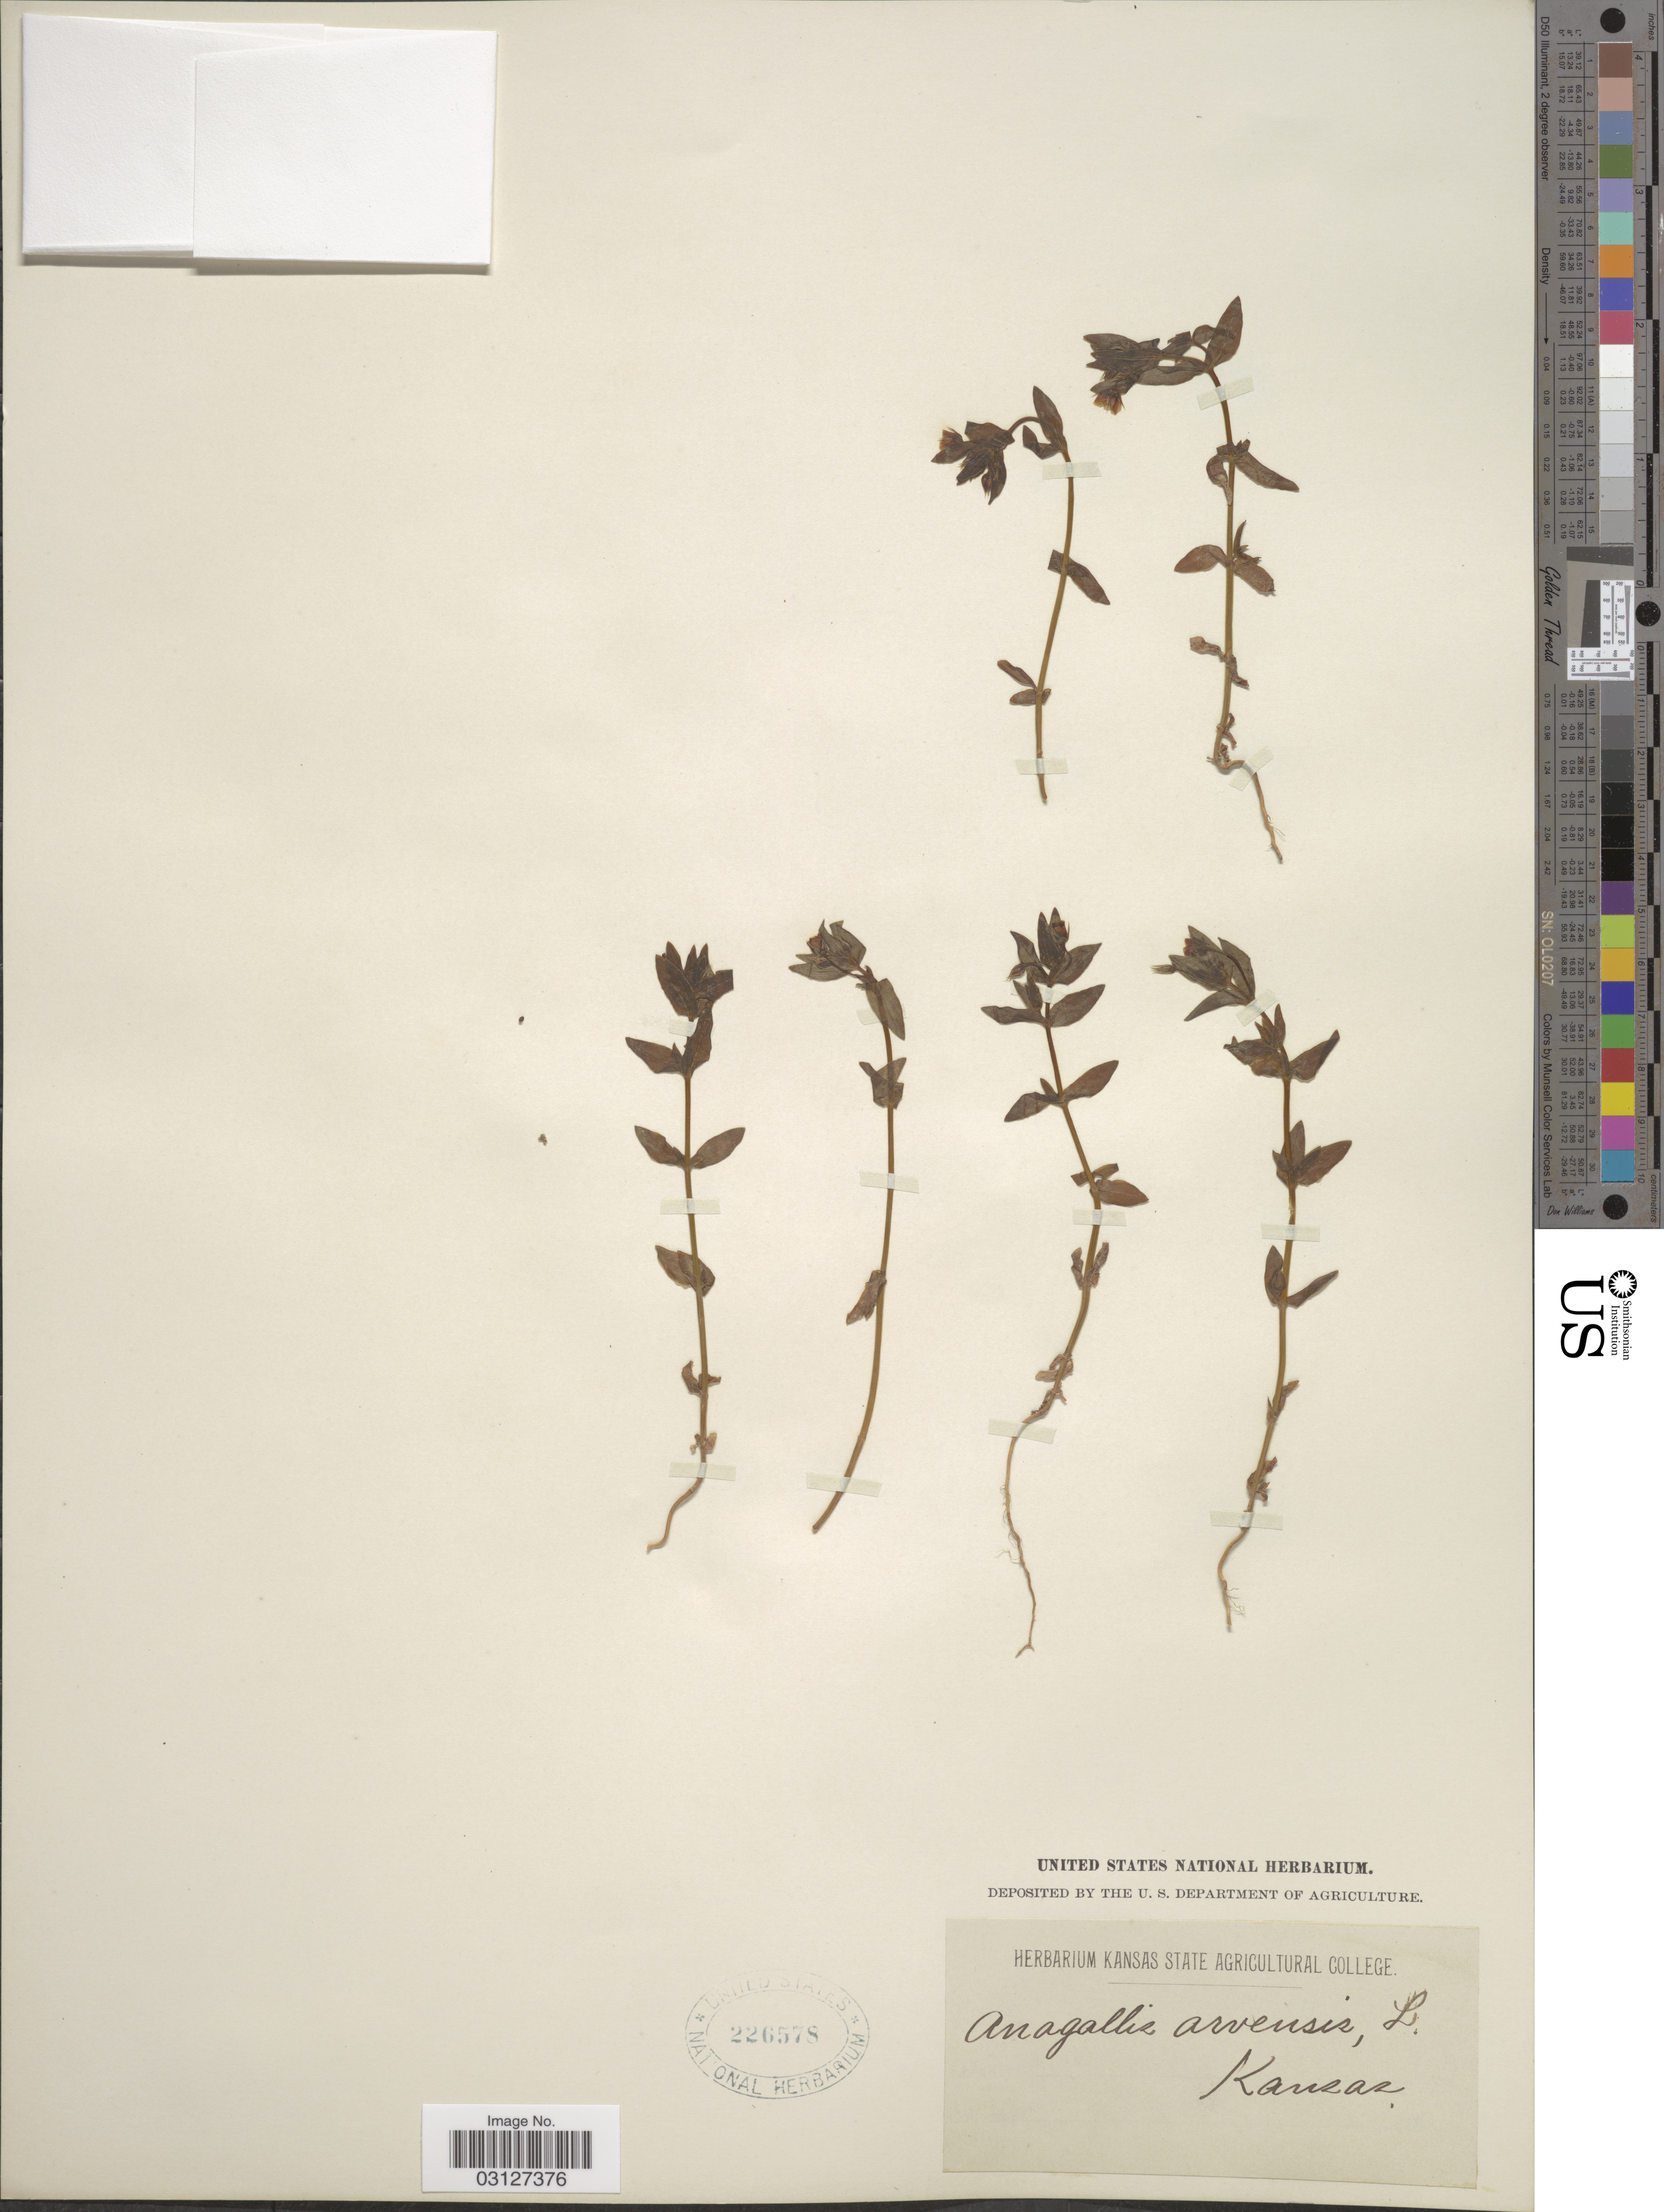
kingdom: Plantae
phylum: Tracheophyta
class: Magnoliopsida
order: Ericales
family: Primulaceae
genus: Anagallis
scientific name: Anagallis arvensis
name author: L.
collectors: ex herb. Kansas State Agricultural College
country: United States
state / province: Kansas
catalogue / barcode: US 226578